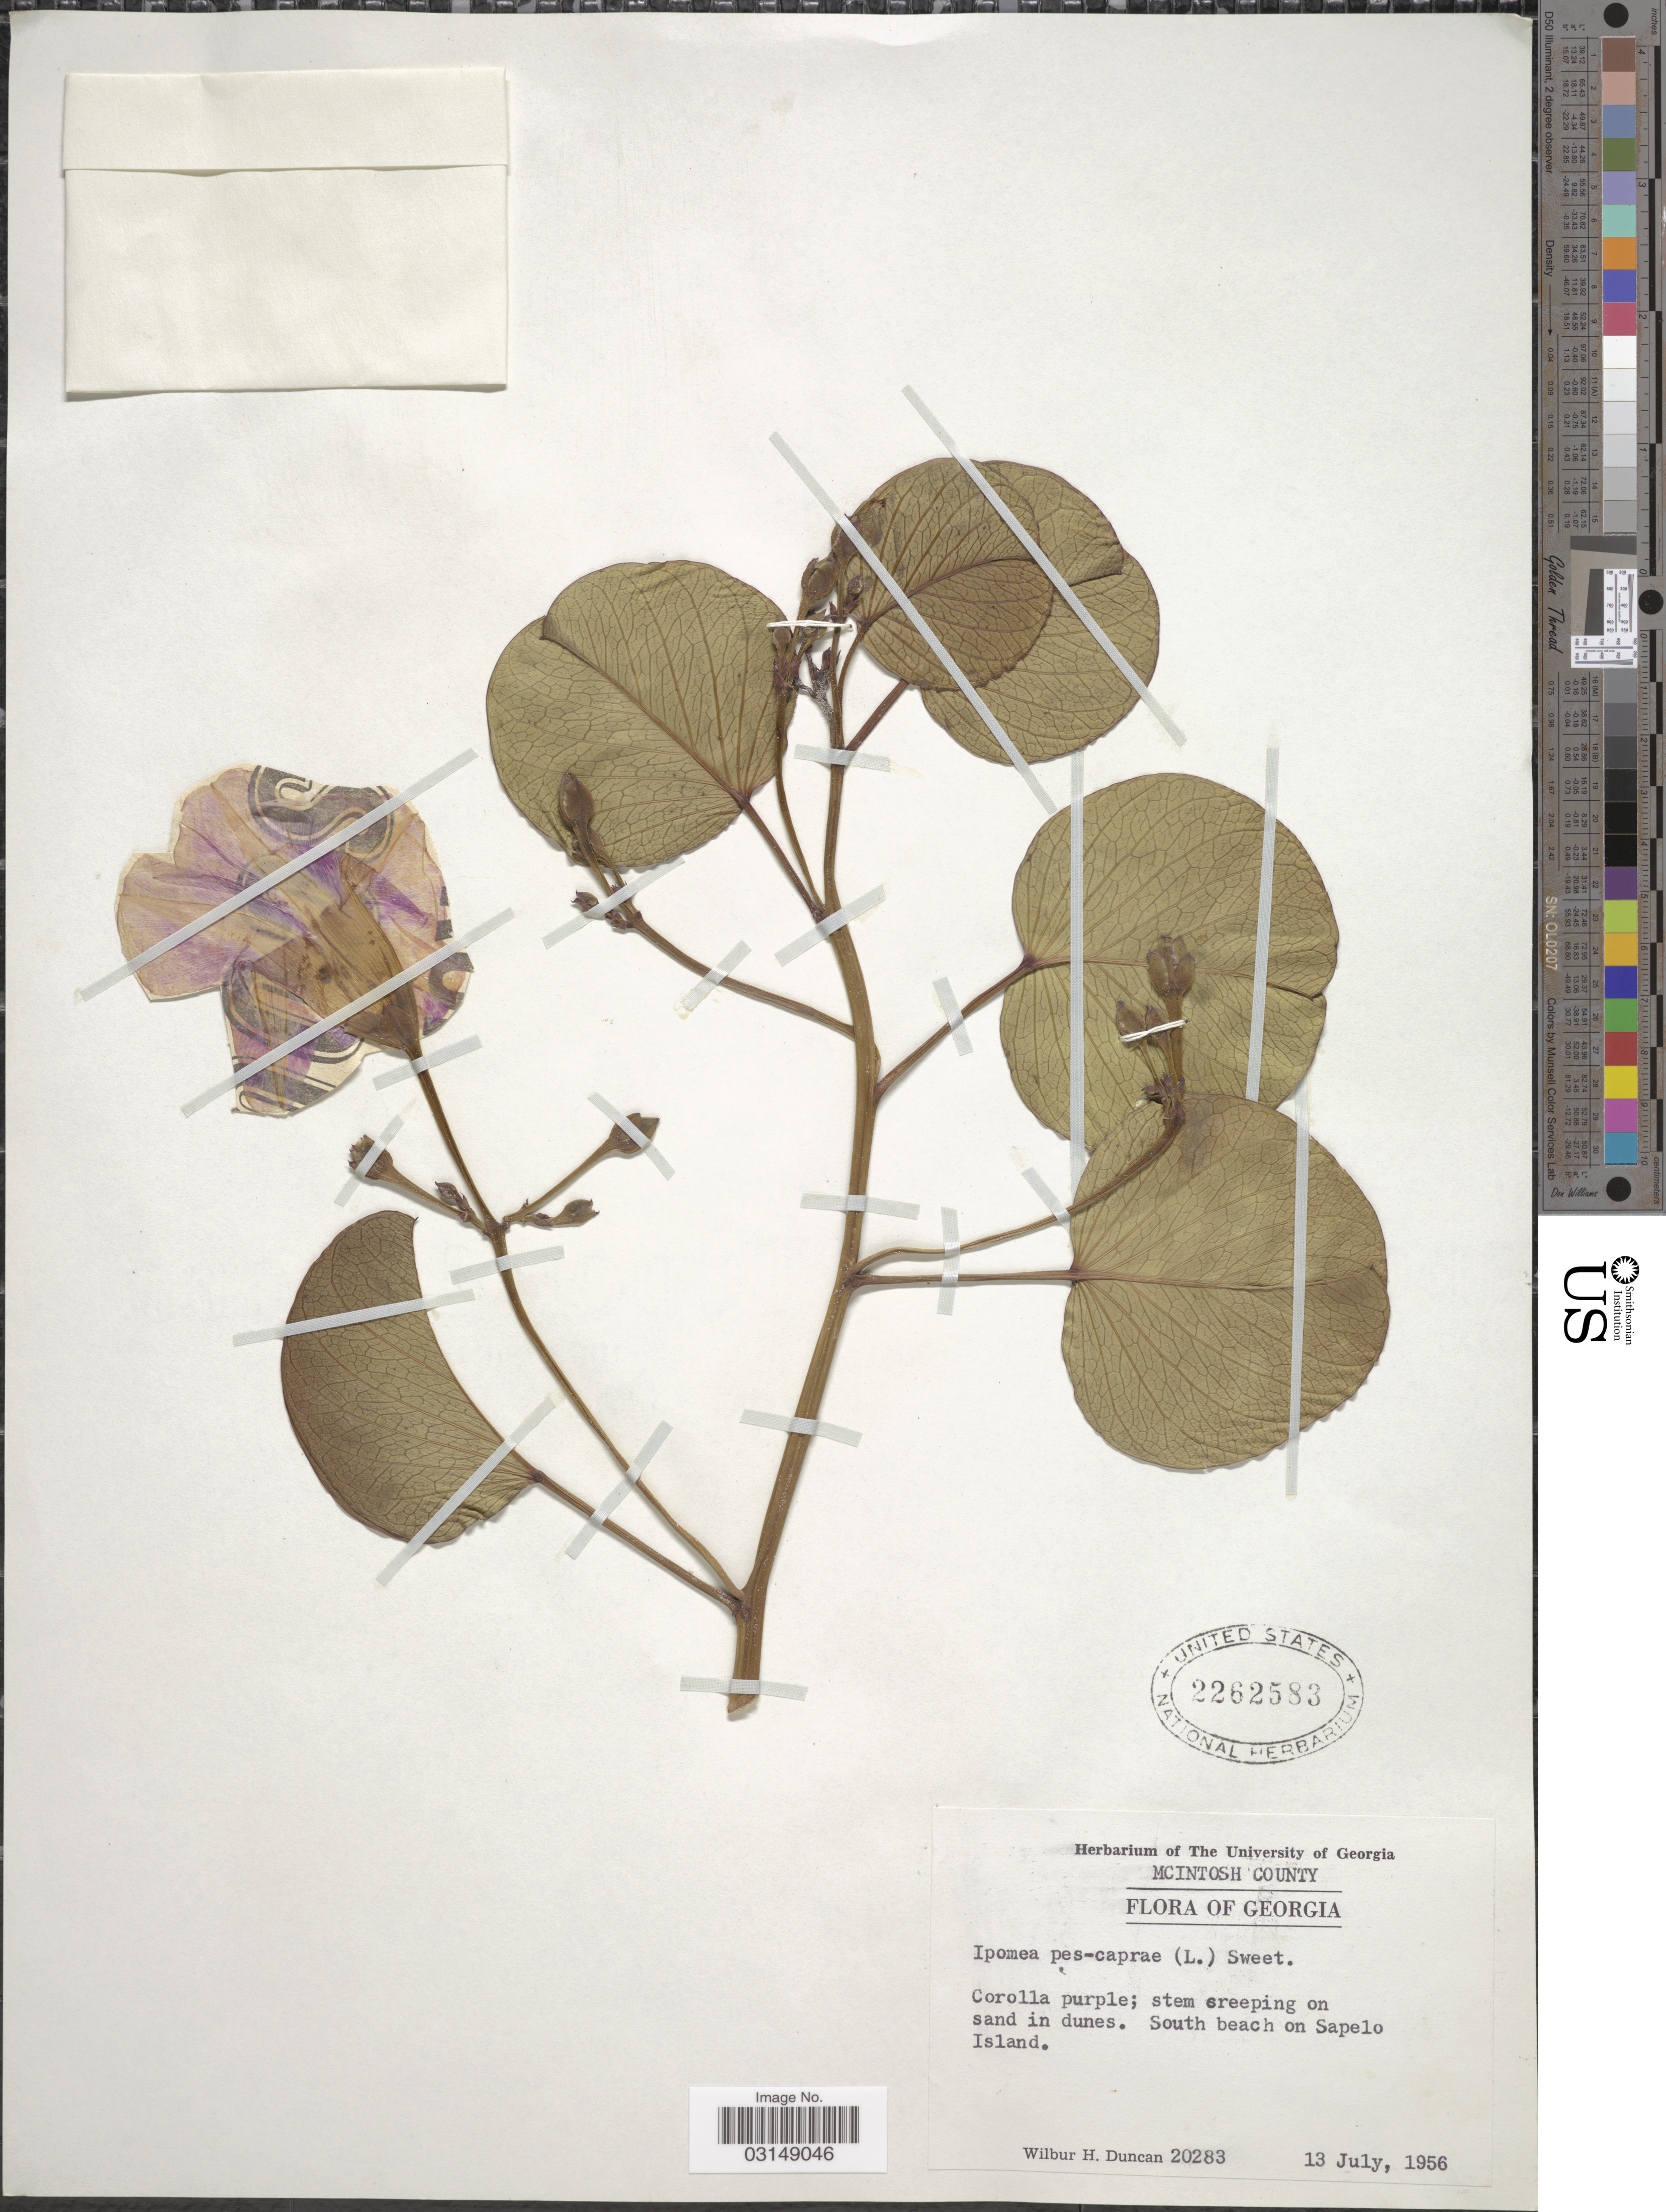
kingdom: Plantae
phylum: Tracheophyta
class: Magnoliopsida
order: Solanales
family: Convolvulaceae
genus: Ipomoea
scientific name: Ipomoea pes-caprae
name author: (L.) R. Br.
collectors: W. H. Duncan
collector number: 20283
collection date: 1956-07-13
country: United States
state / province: Georgia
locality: McIntosh County. South beach on Sapelo Island.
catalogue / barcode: US 2262583